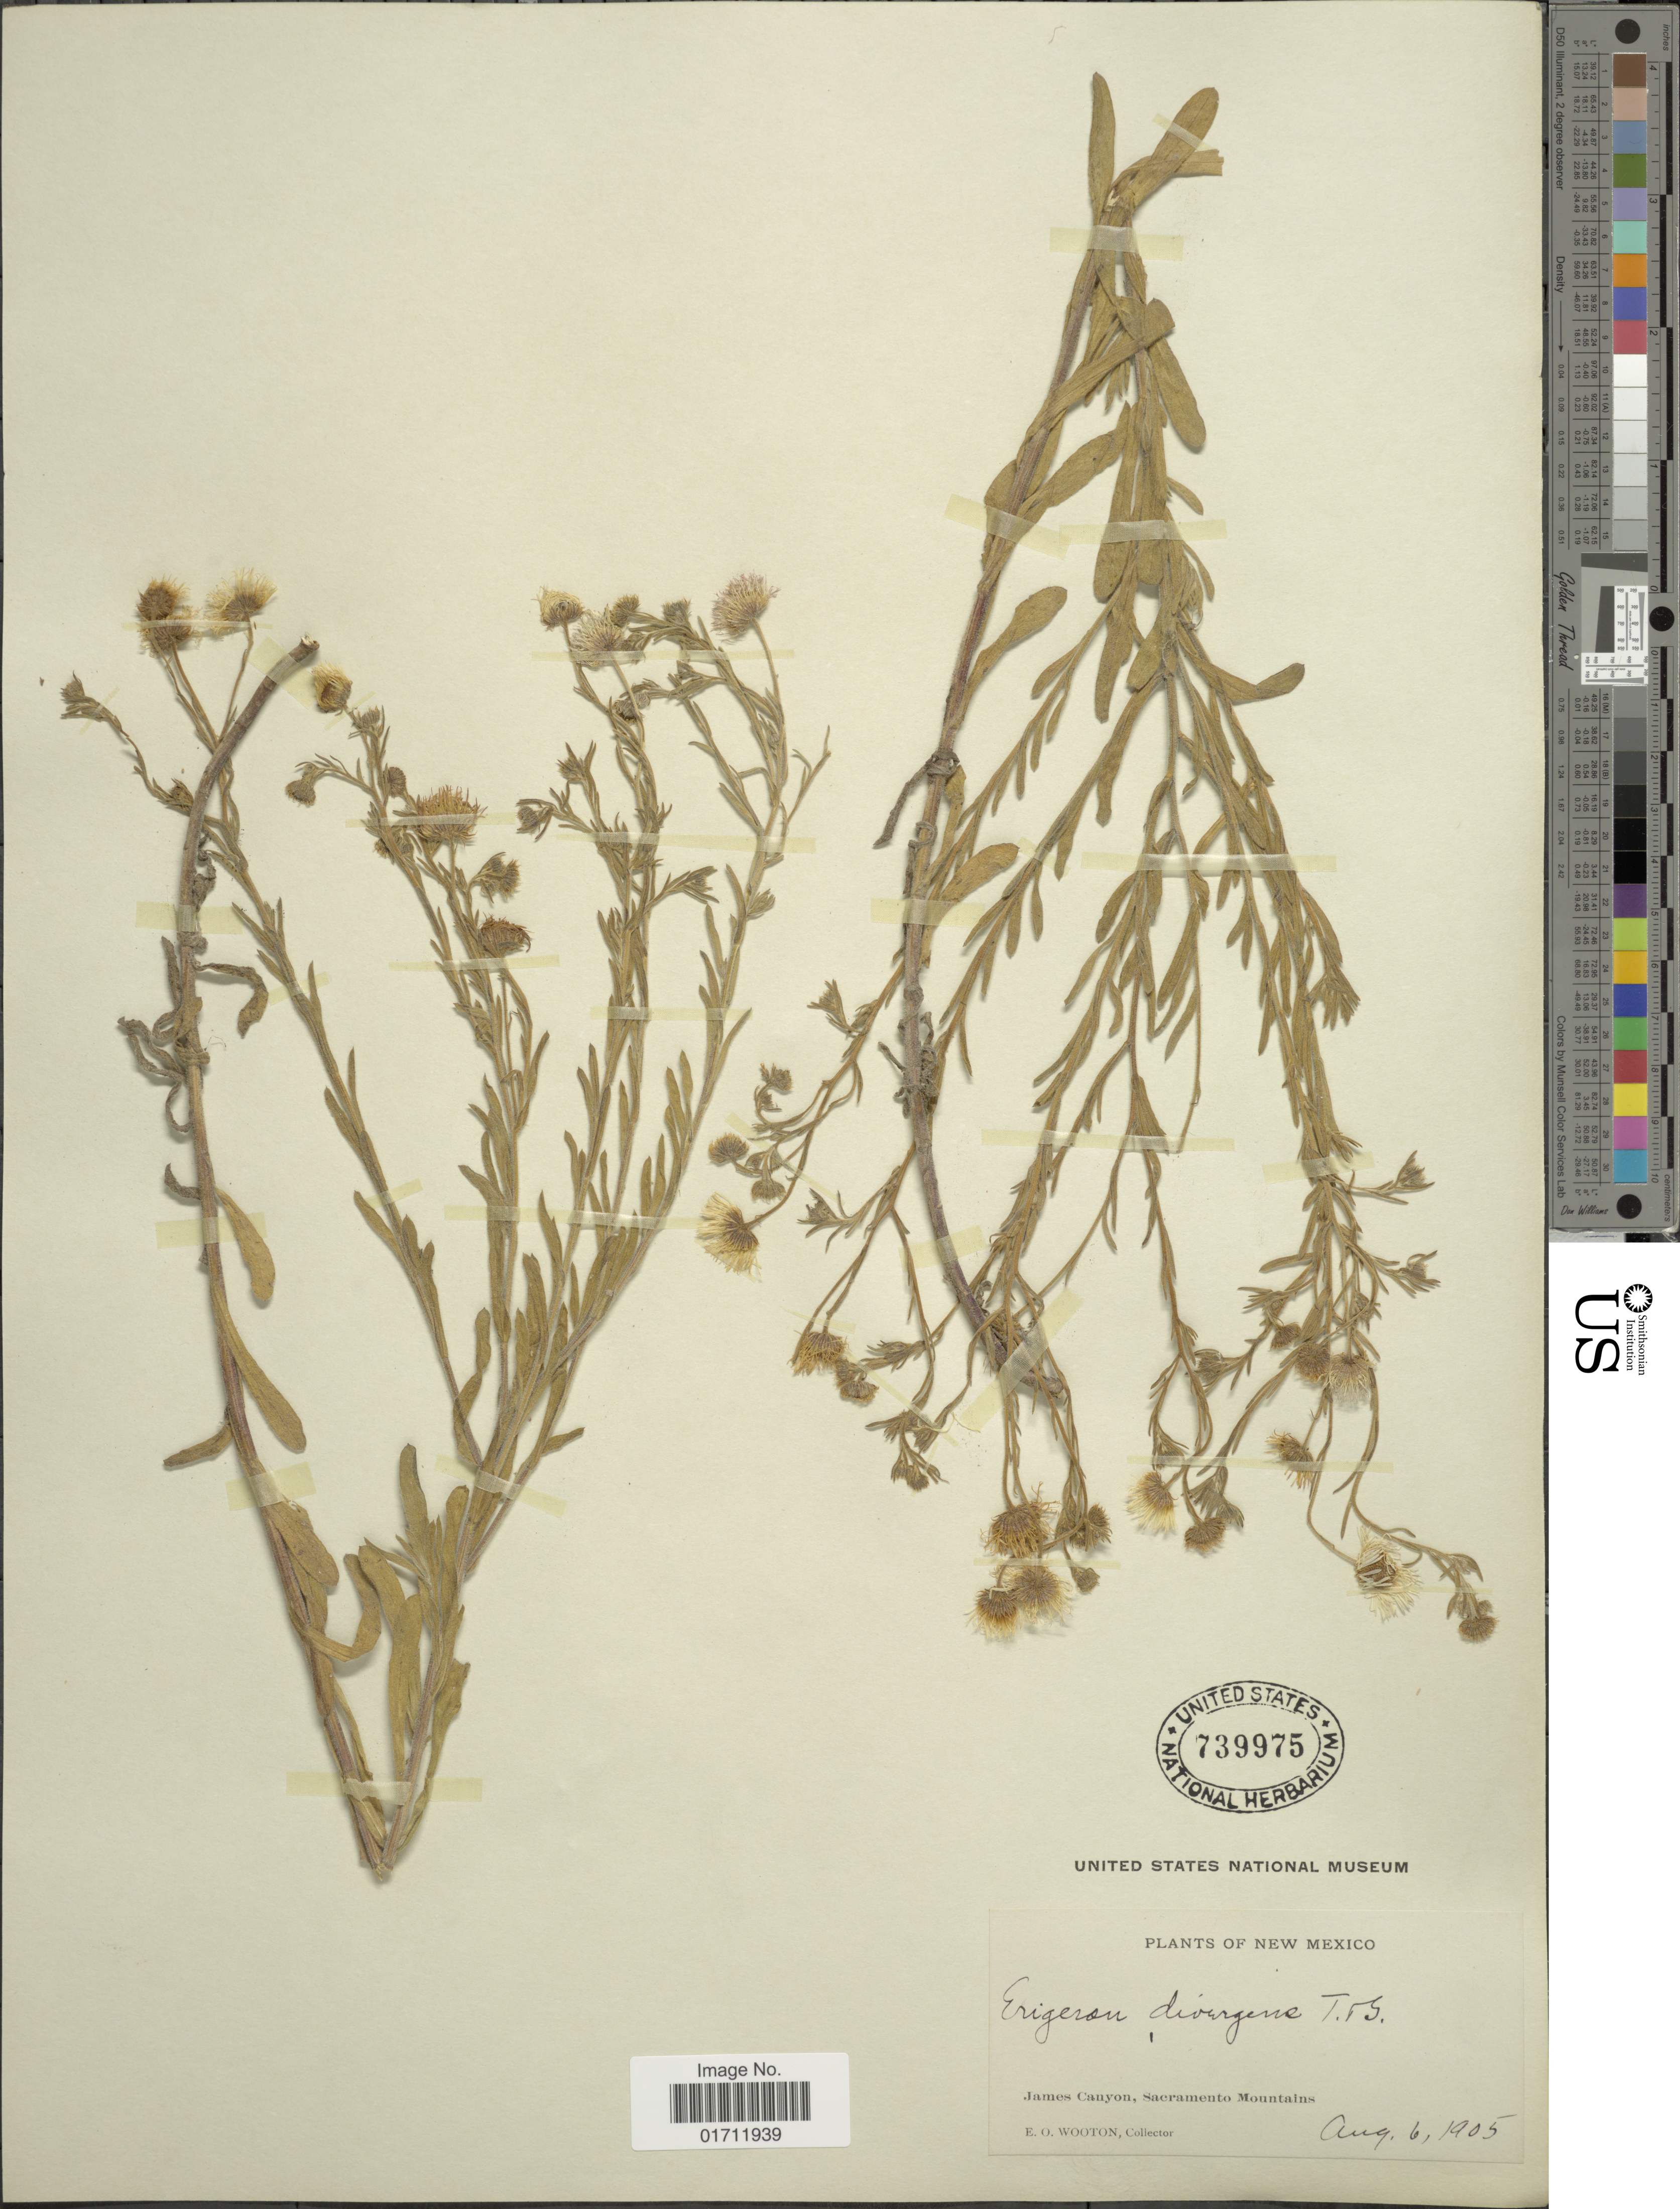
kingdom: Plantae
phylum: Tracheophyta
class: Magnoliopsida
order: Asterales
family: Asteraceae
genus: Erigeron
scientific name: Erigeron divergens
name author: Torr. & A. Gray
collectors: E. O. Wooton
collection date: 1905-08-06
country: United States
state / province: New Mexico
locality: James Canyon, Sacramento Mountains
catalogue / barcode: US 739975